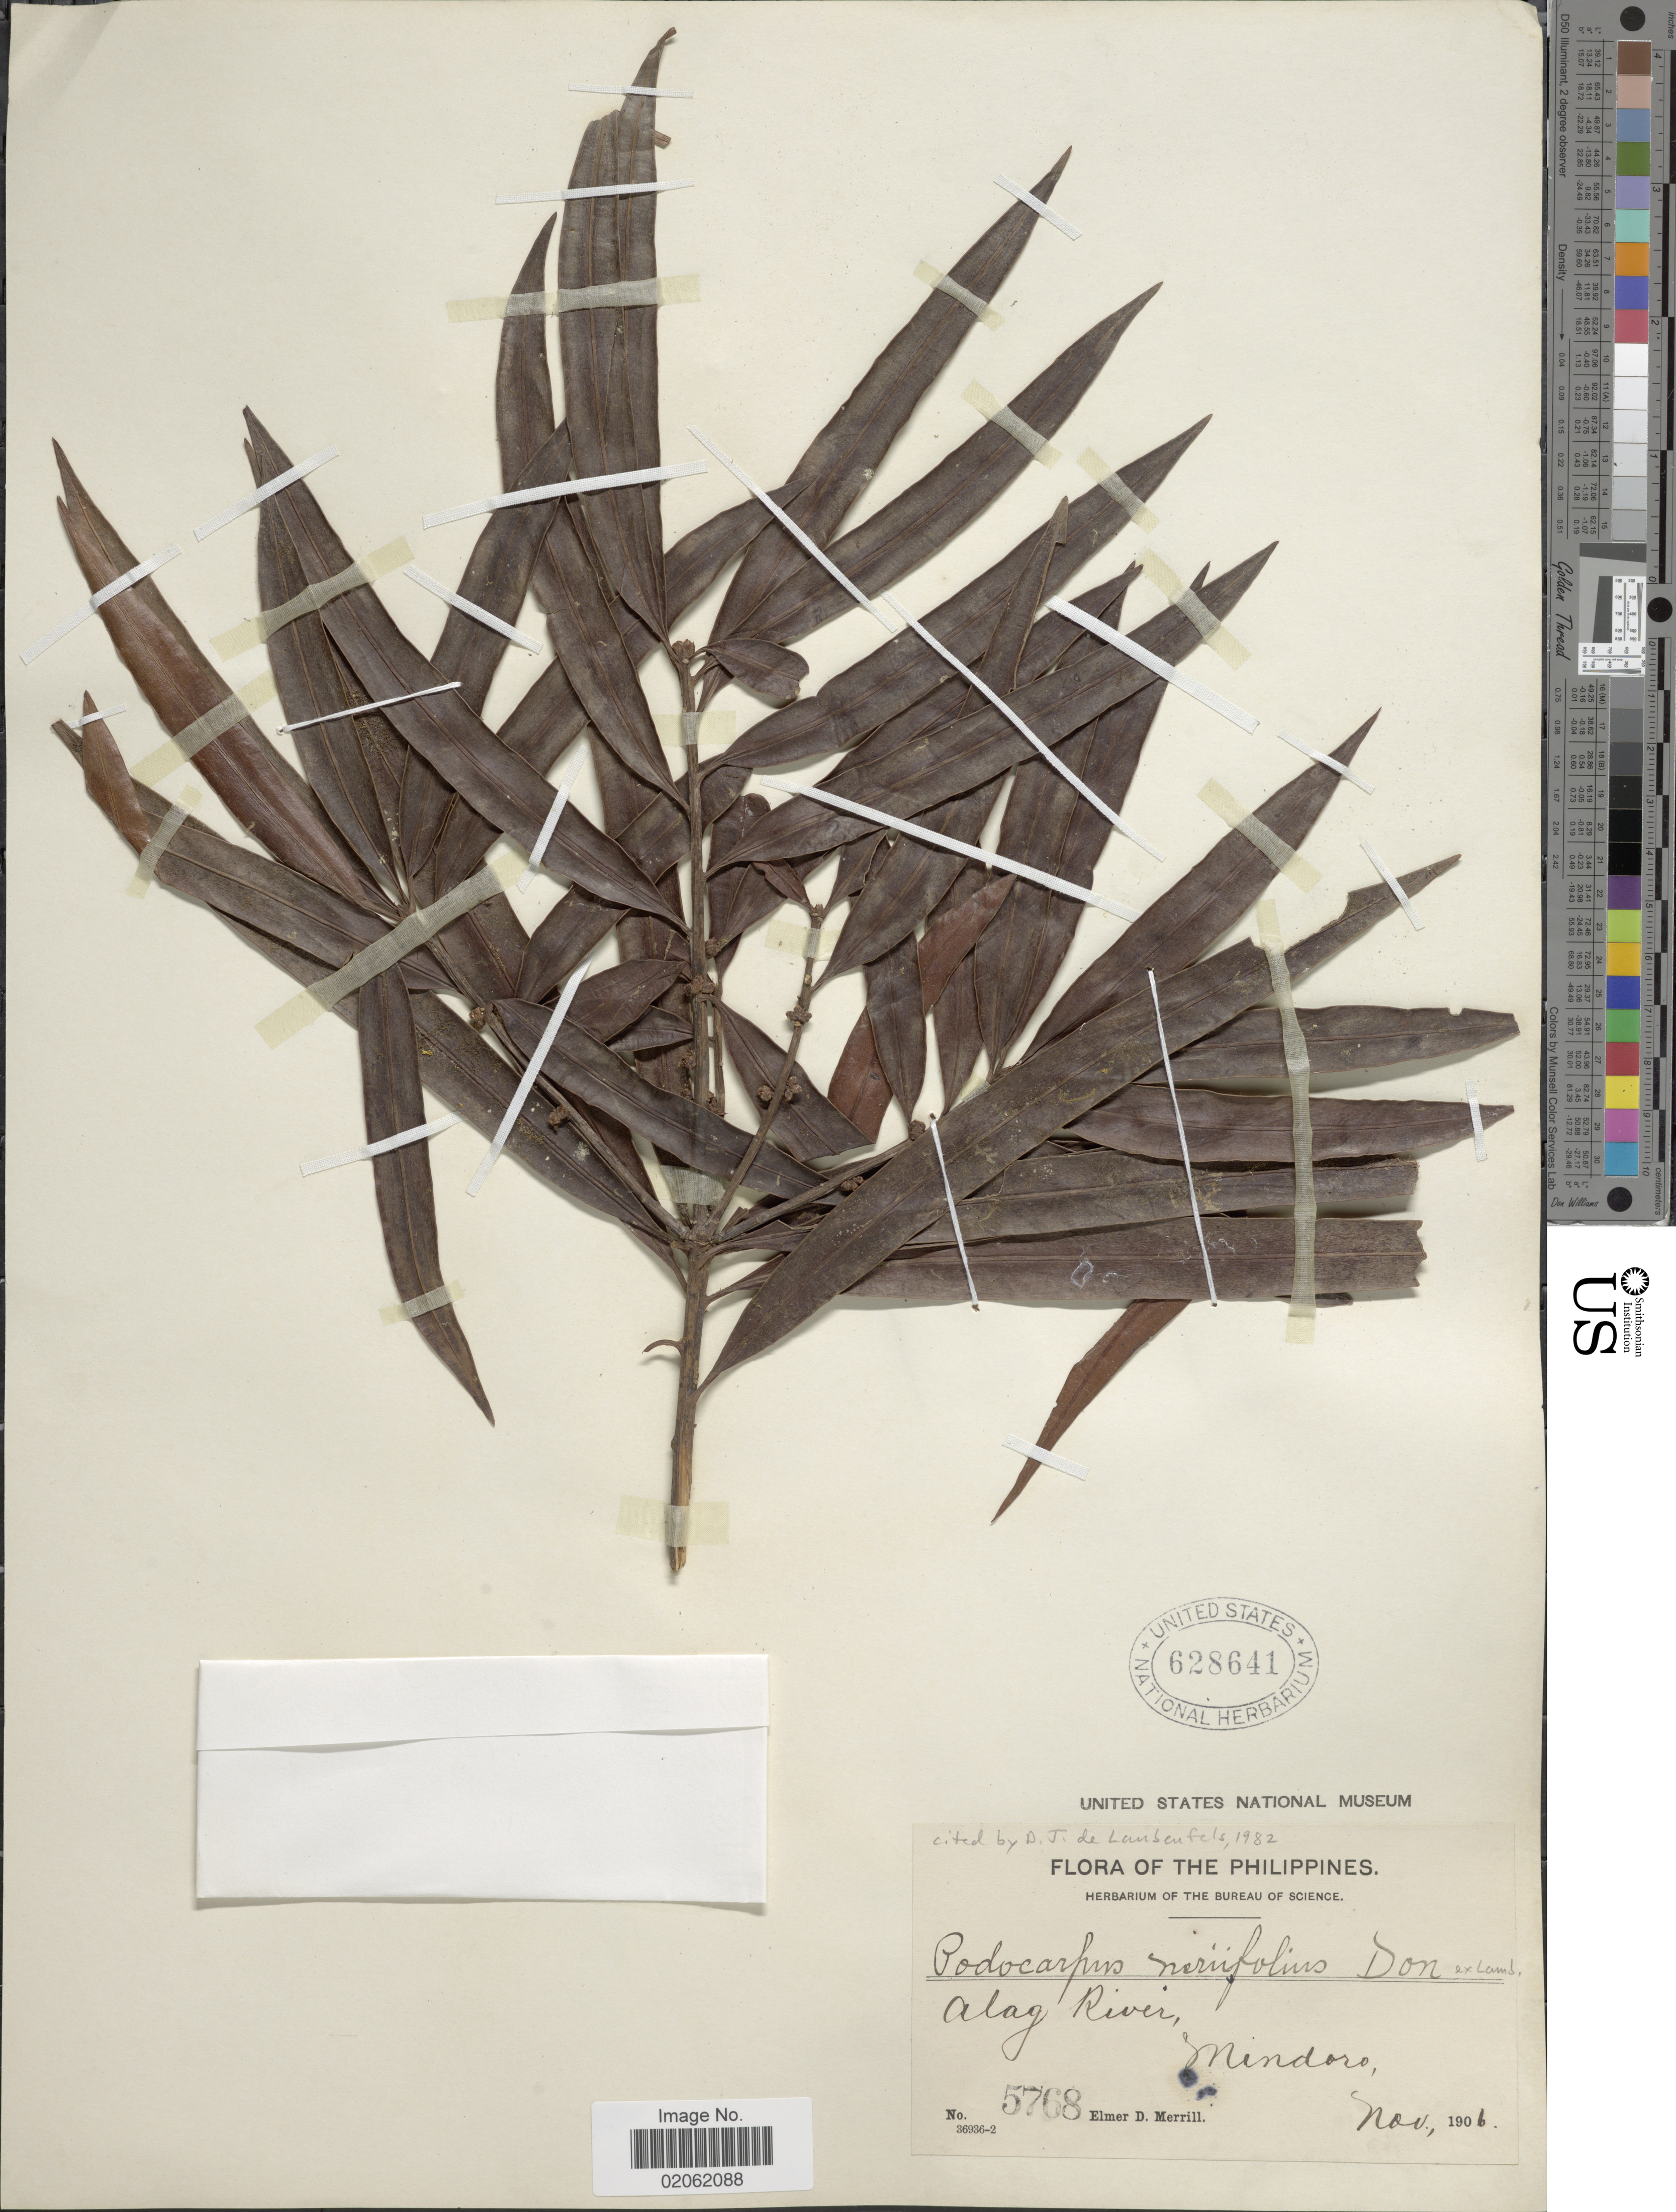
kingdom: Plantae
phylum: Tracheophyta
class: Pinopsida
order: Pinales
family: Podocarpaceae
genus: Podocarpus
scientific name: Podocarpus neriifolius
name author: D. Don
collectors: E. D. Merrill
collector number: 5768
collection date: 1906-11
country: Philippines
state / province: Mimaropa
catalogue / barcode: US 628641